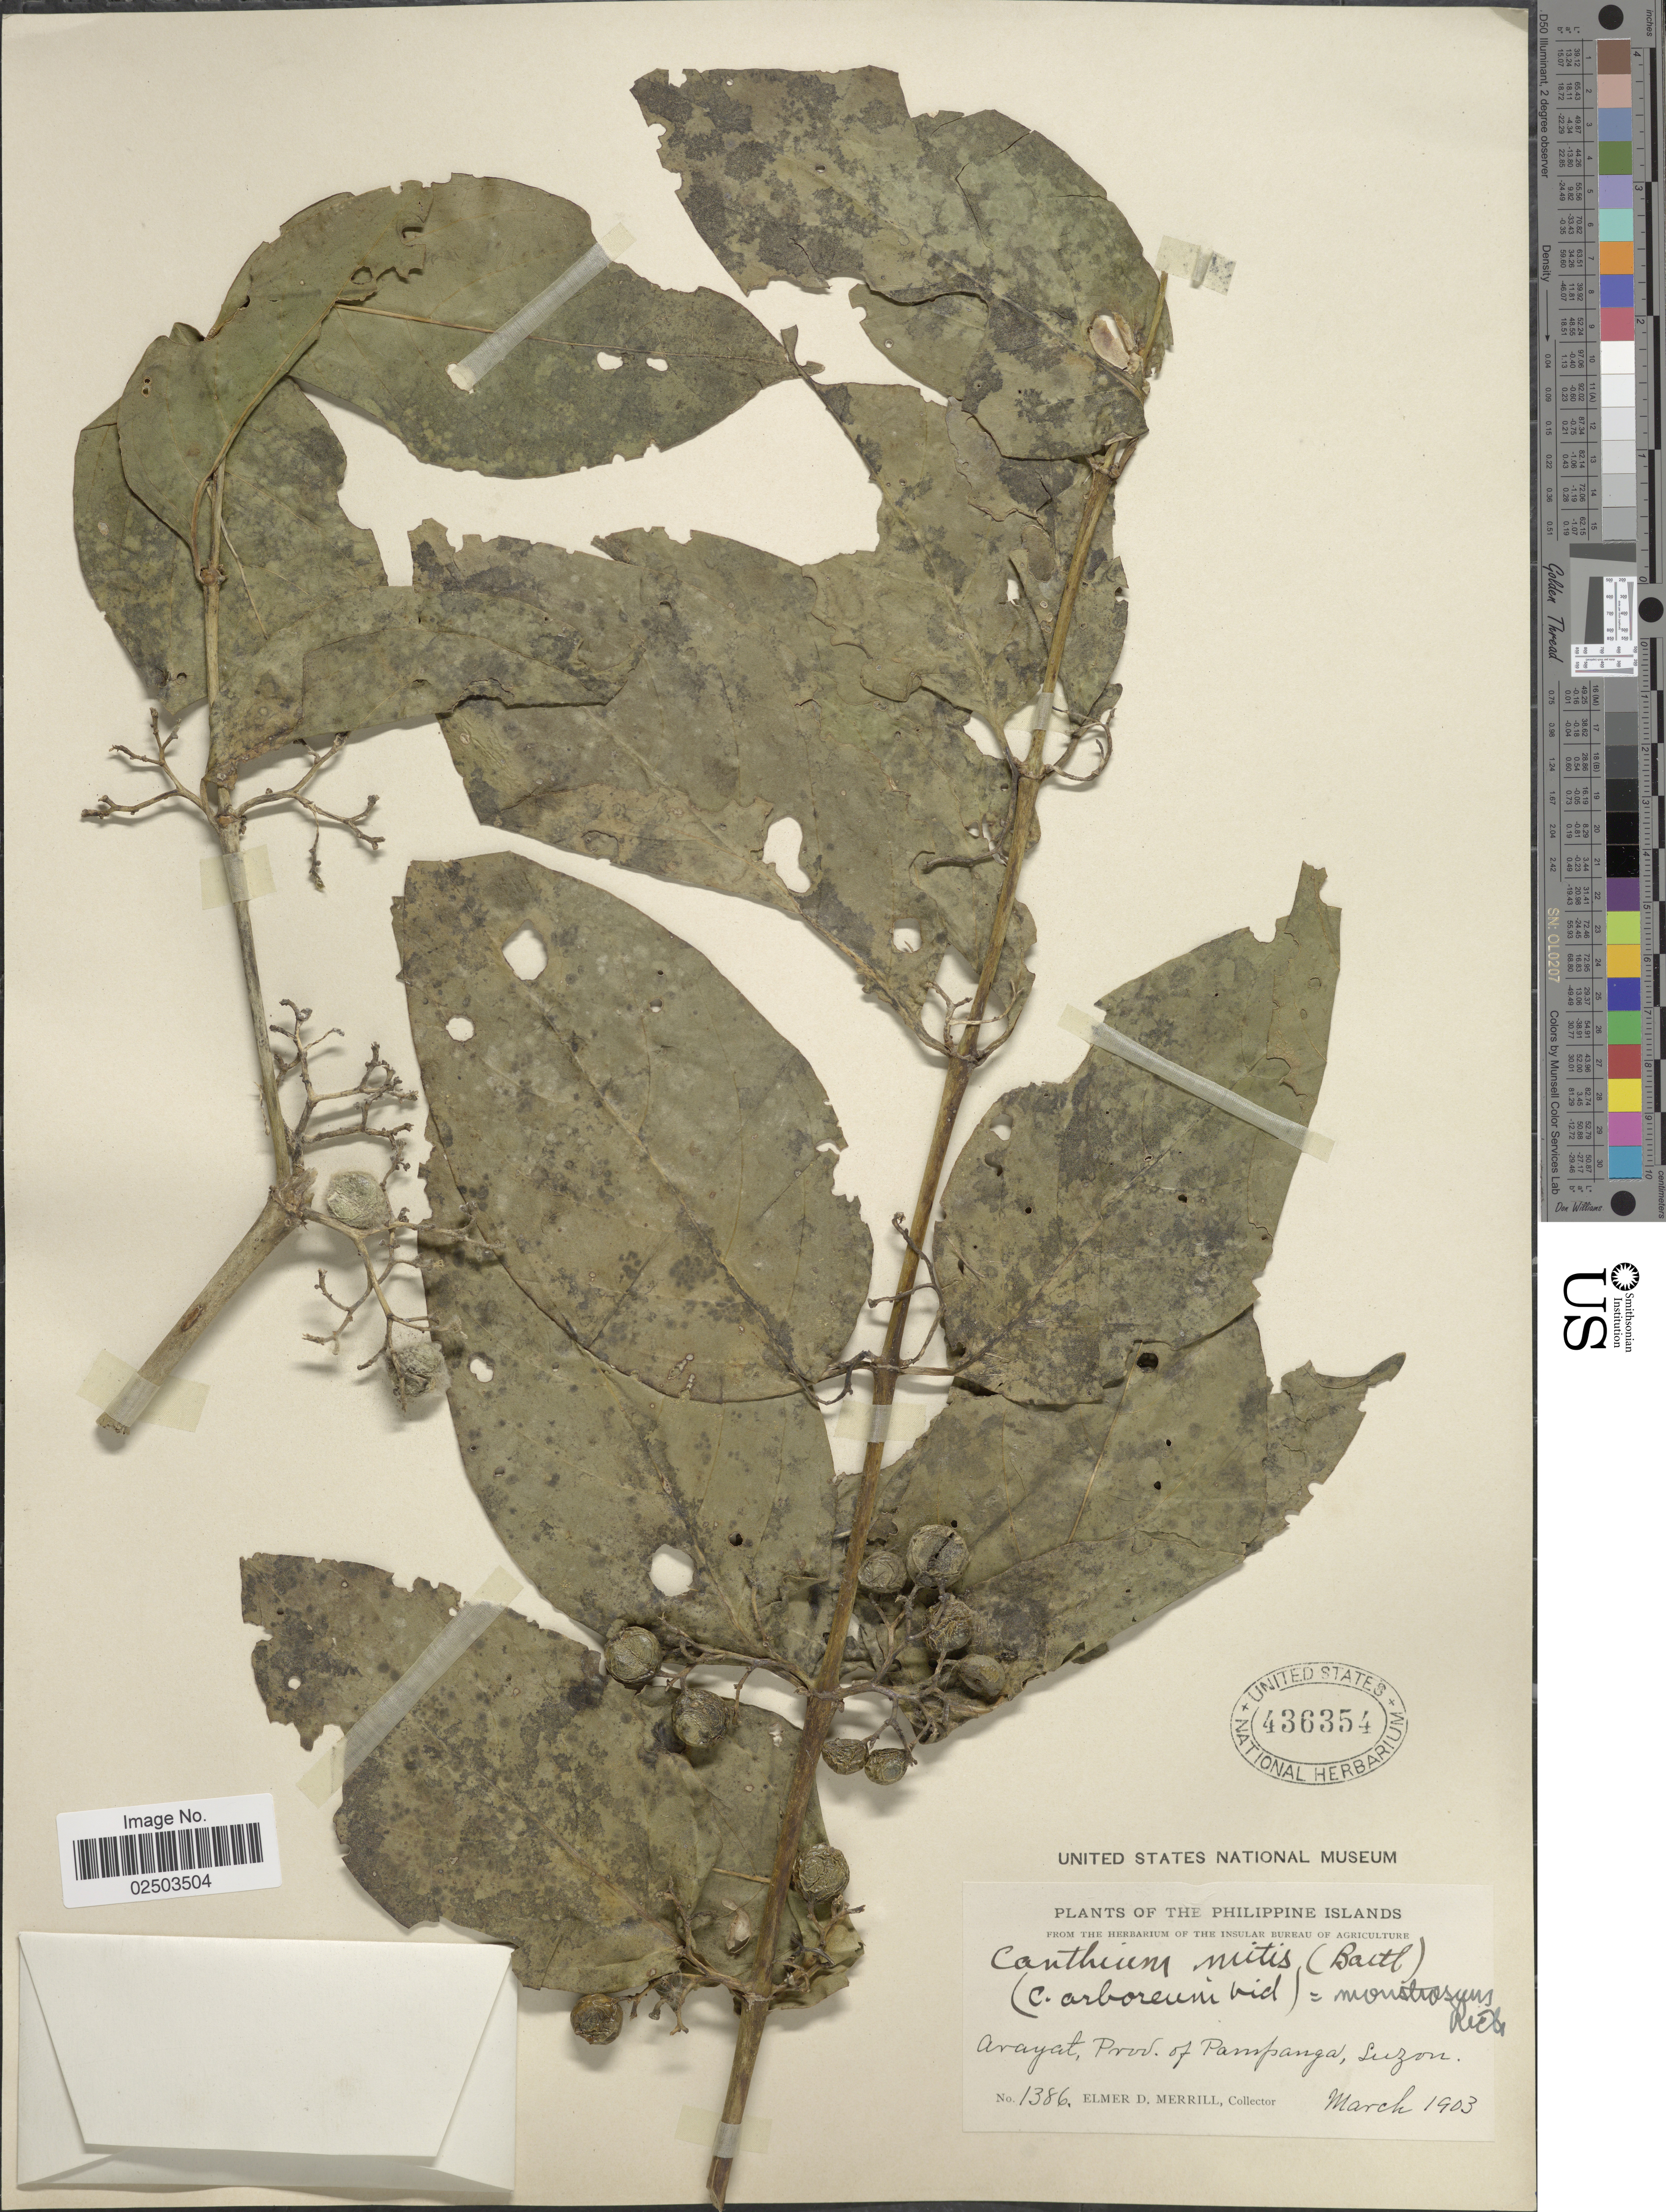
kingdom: Plantae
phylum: Tracheophyta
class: Magnoliopsida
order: Gentianales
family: Rubiaceae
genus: Canthium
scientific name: Canthium monstrosum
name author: (A. Rich.) Merr.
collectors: E. D. Merrill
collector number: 1386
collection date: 1903-03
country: Philippines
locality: Philippine Islands, Arayat, Prov. of Pampanga, Luzon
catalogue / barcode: US 436354